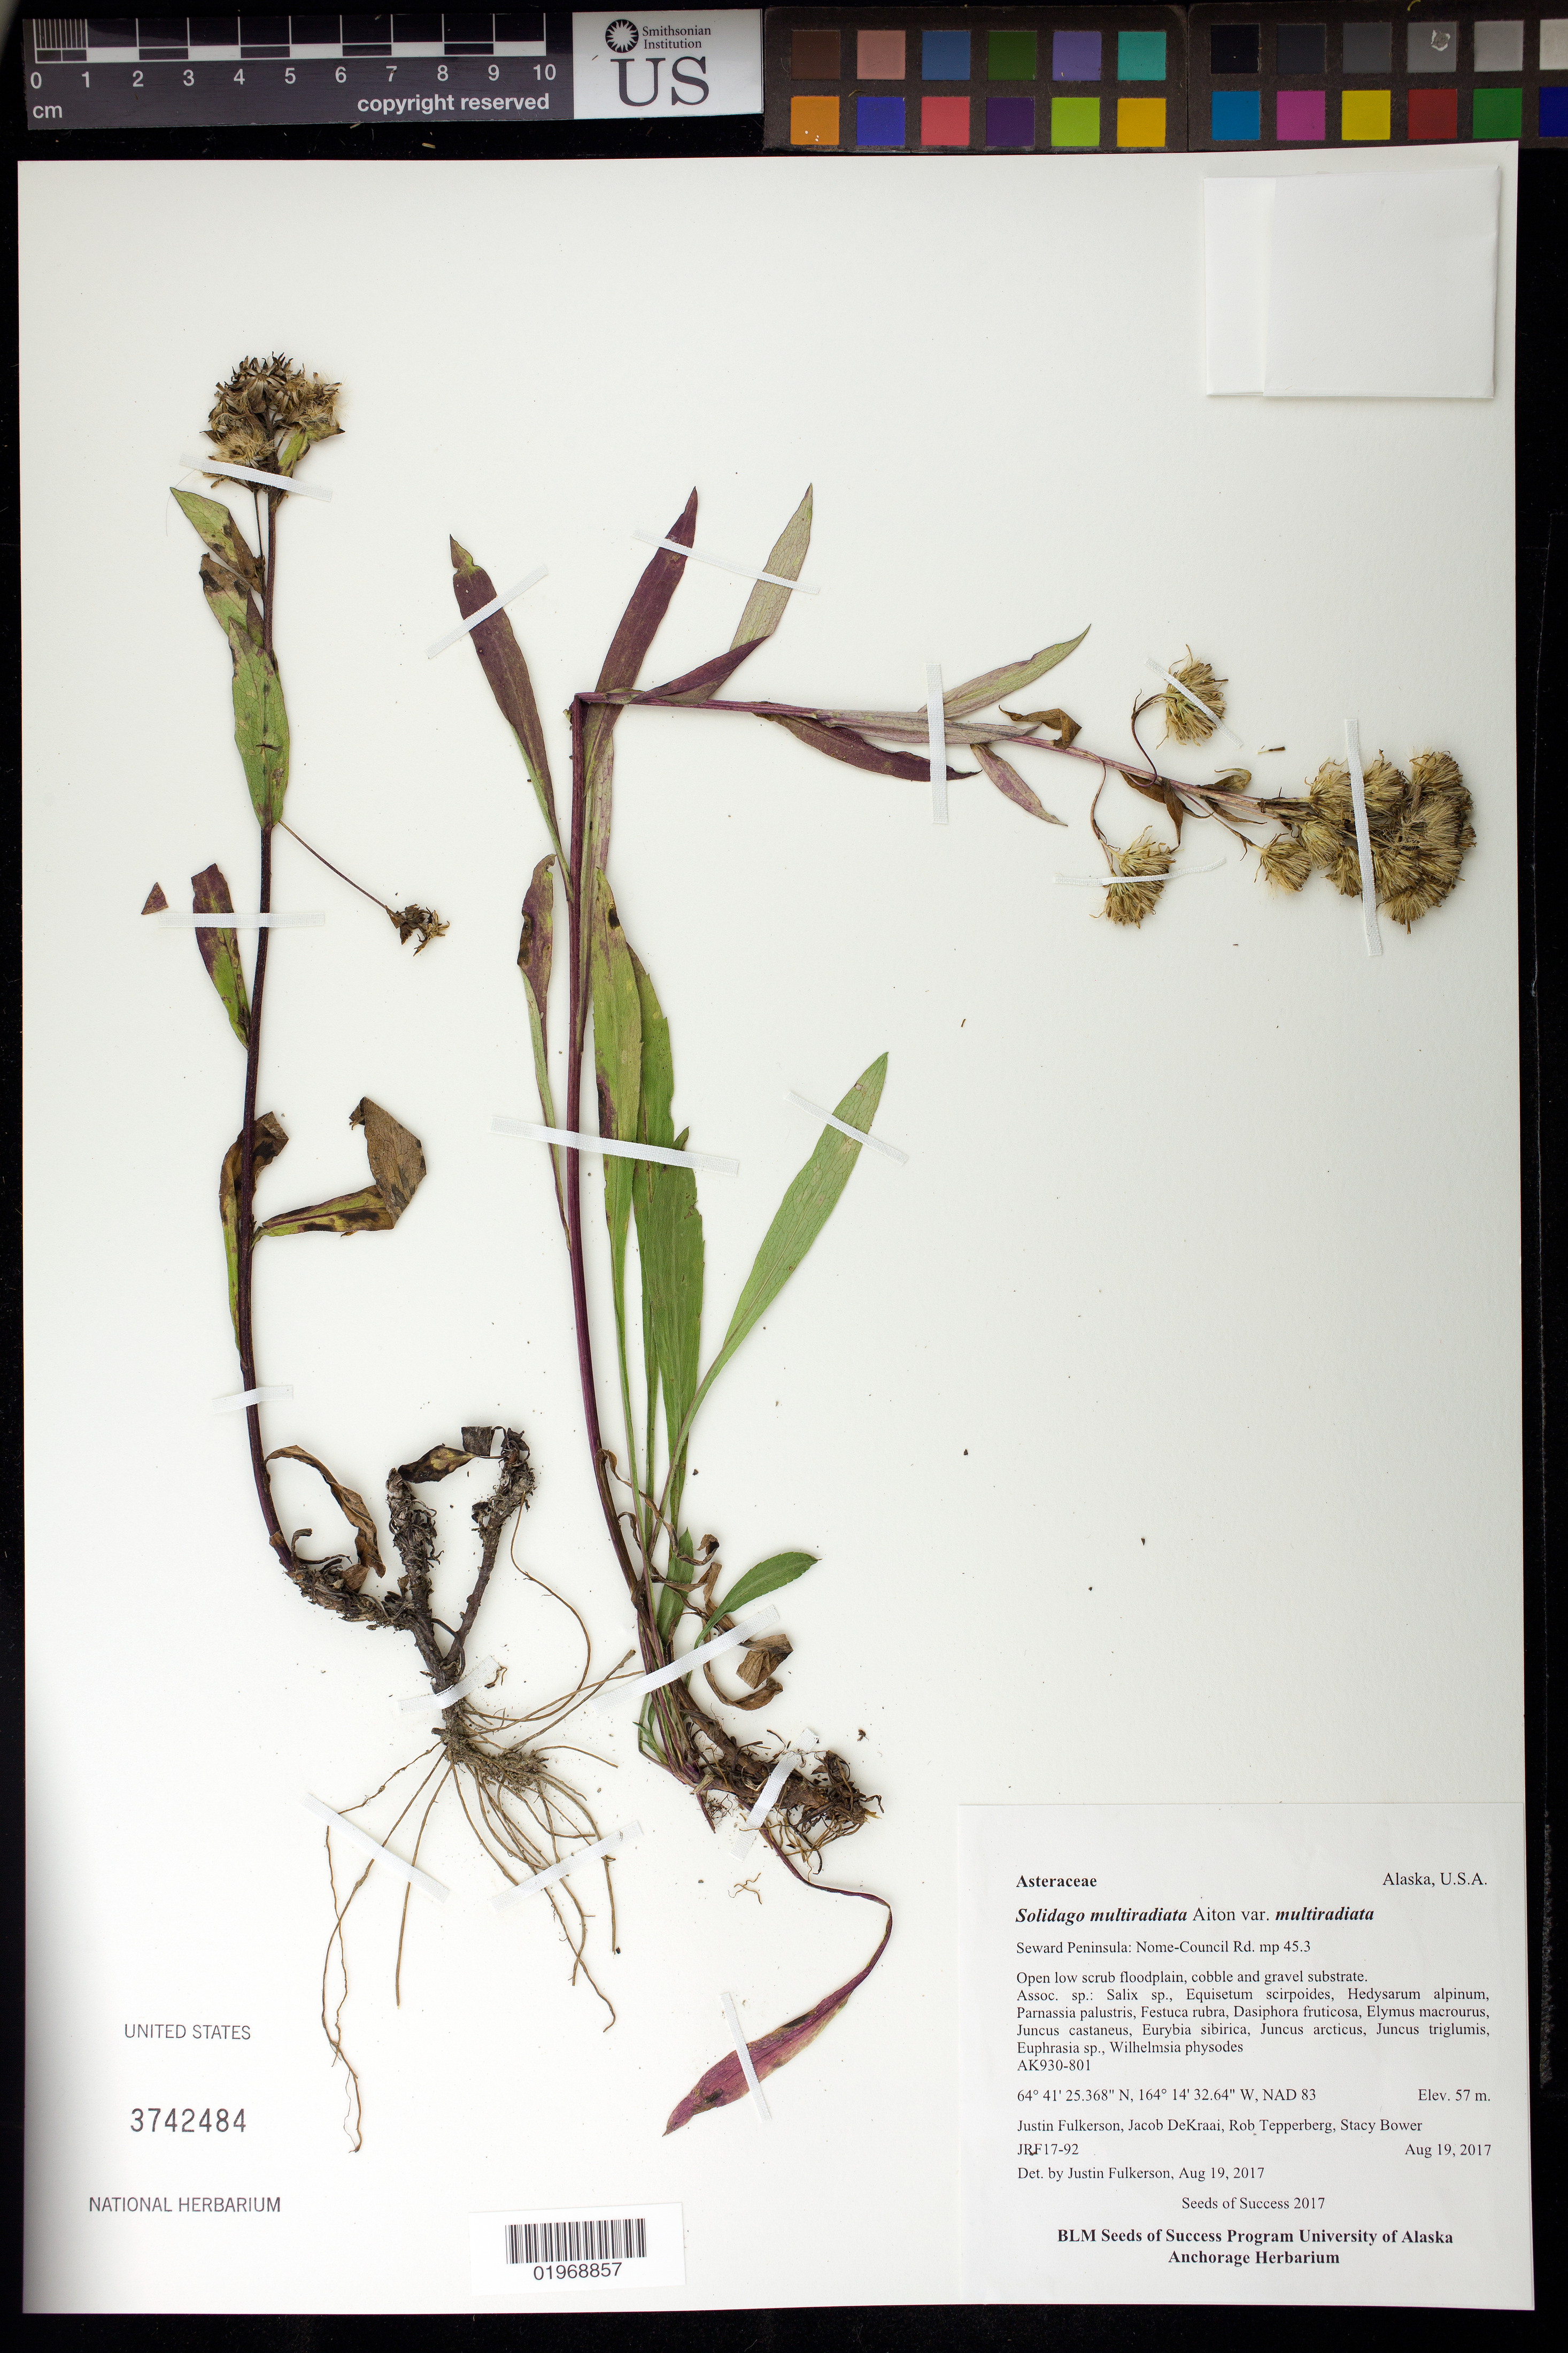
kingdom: Plantae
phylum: Tracheophyta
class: Magnoliopsida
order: Asterales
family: Asteraceae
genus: Solidago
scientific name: Solidago multiradiata var. multiradiata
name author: Aiton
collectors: J. Fulkerson, J. DeKraai, R. Tepperberg & S. Bower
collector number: JRF17-92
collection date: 2017-08-19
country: United States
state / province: Alaska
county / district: Nome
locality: Seward Peninsula, Nome Council Road mp 45.3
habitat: Open low shrub, cobble and gravel substrate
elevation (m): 57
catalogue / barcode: US 3742484